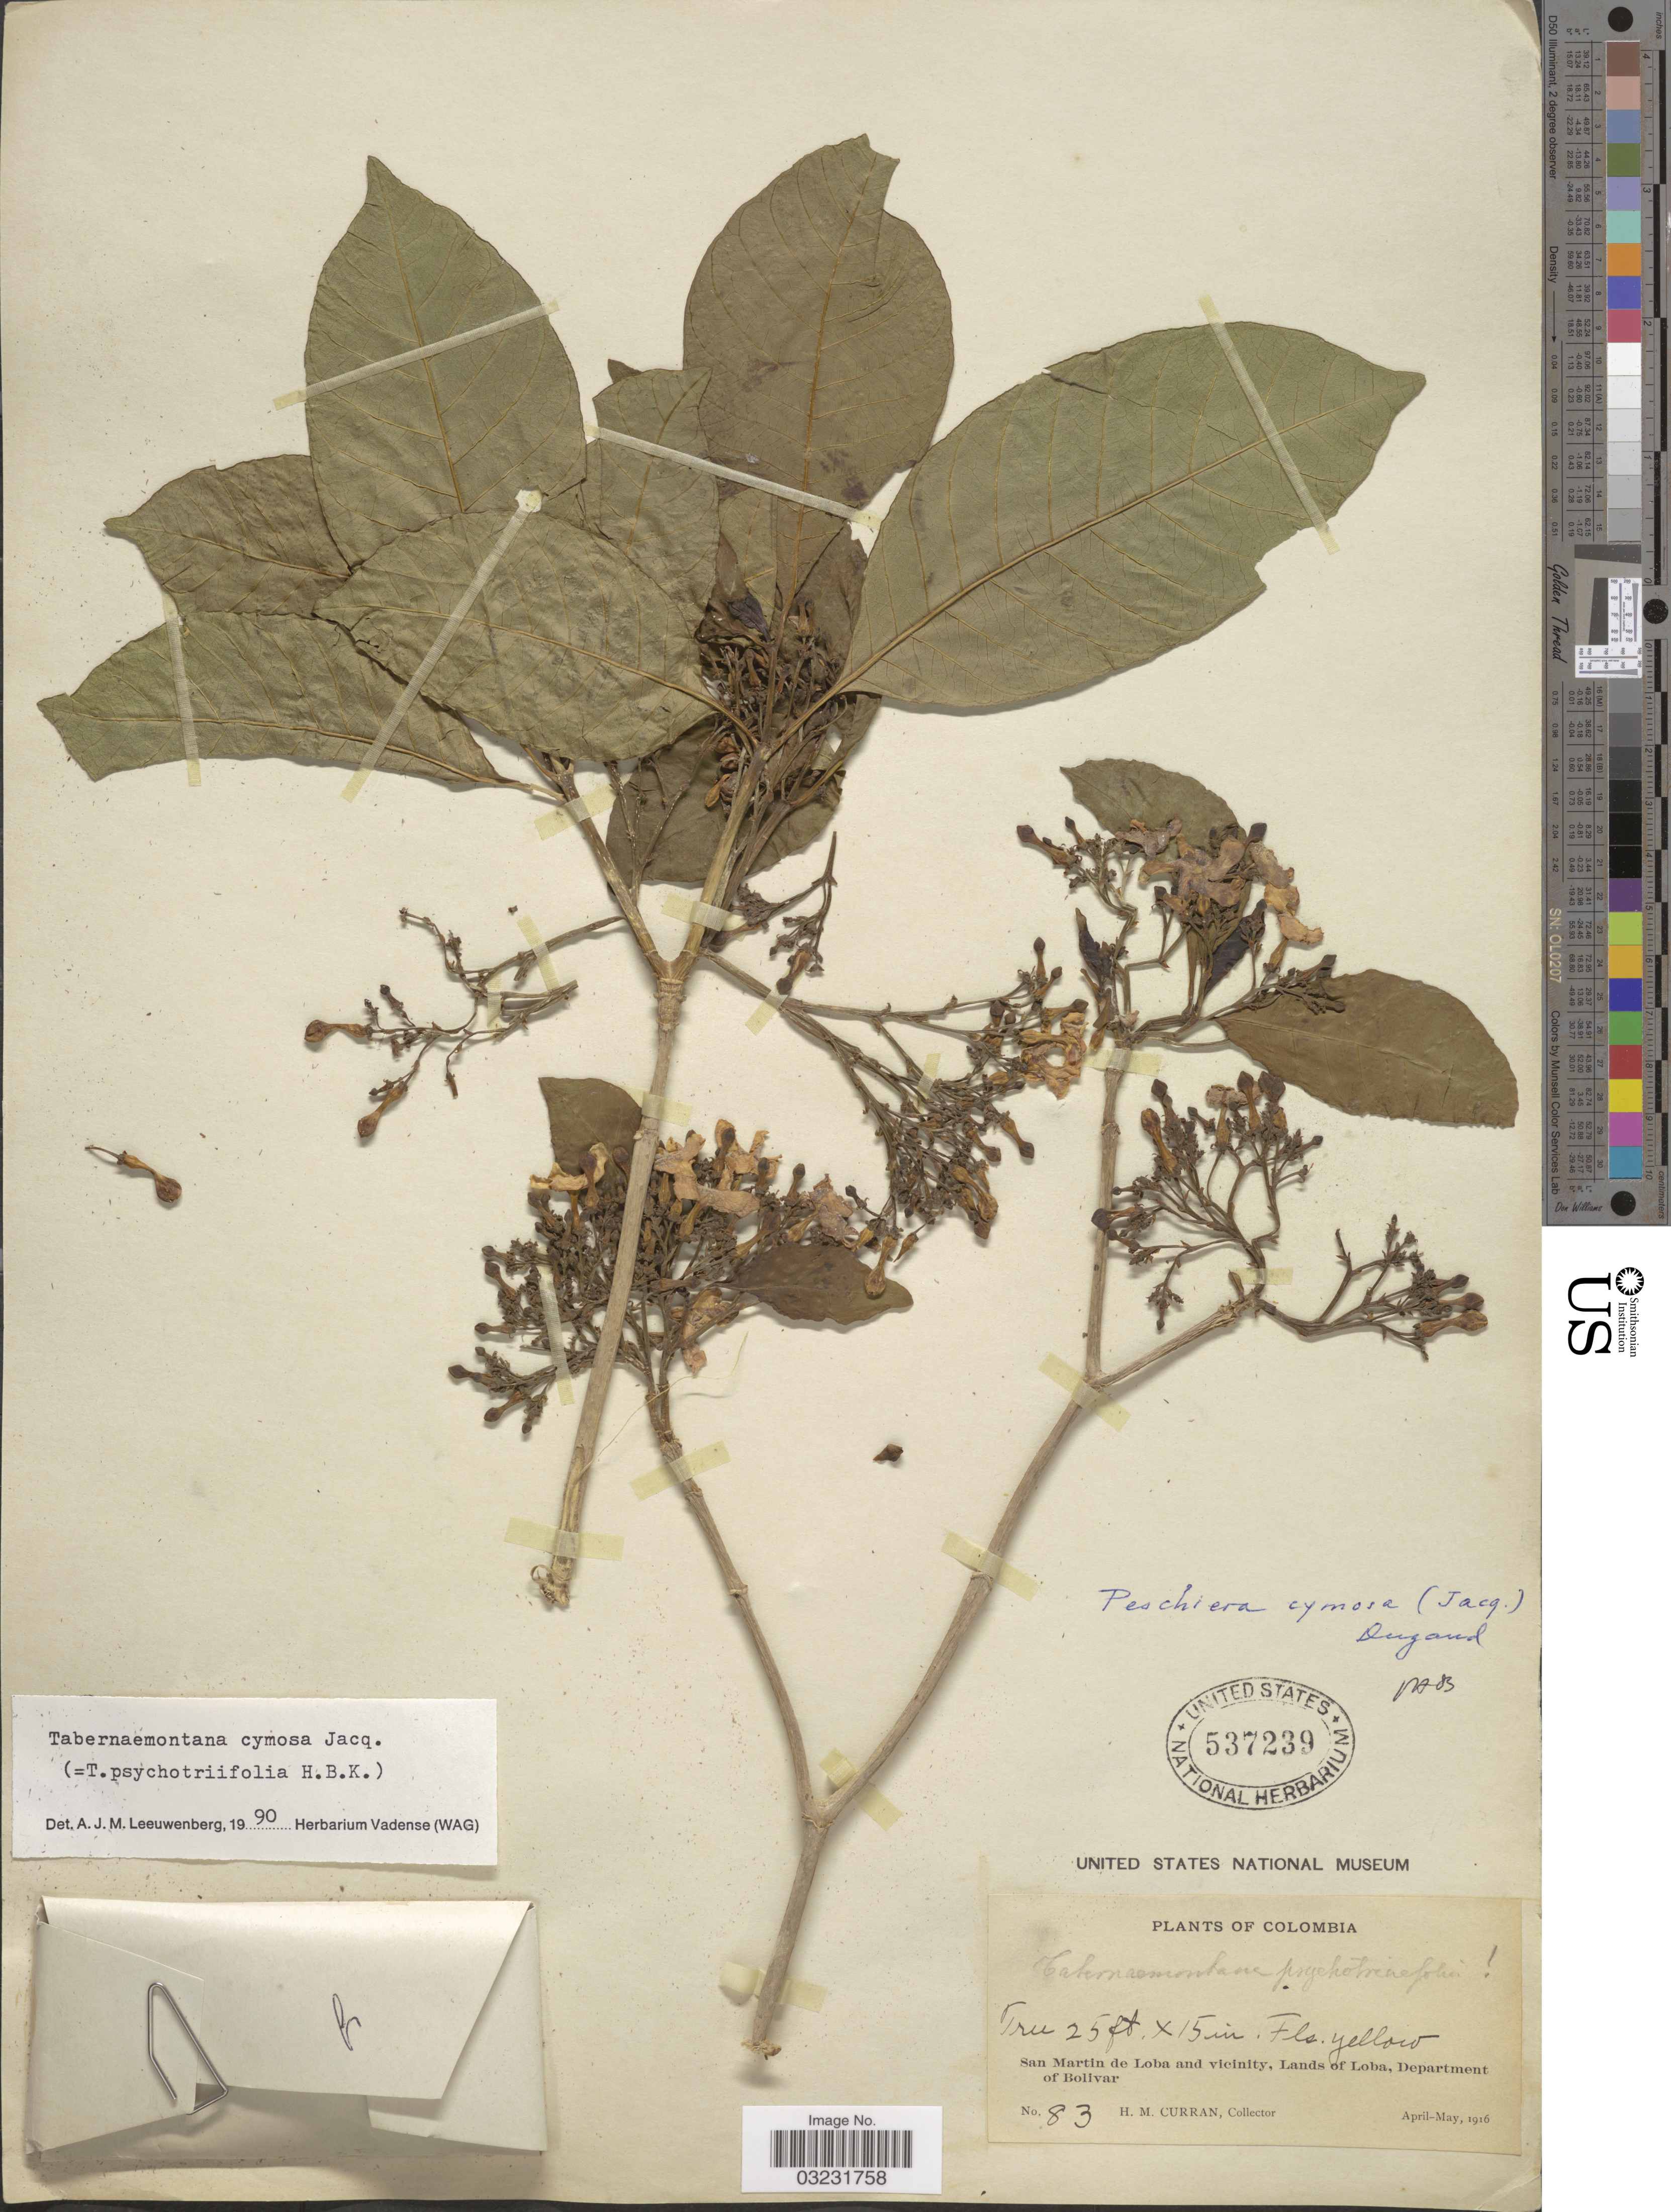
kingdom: Plantae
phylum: Tracheophyta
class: Magnoliopsida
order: Gentianales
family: Apocynaceae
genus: Tabernaemontana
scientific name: Tabernaemontana cymosa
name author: Jacq.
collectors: H. M. Curran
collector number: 83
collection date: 1916-04/1916-05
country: Colombia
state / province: Bolívar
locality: San Martin de Loba and vicinity, Lands of Loba, Department of Bolivar.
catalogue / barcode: US 537239